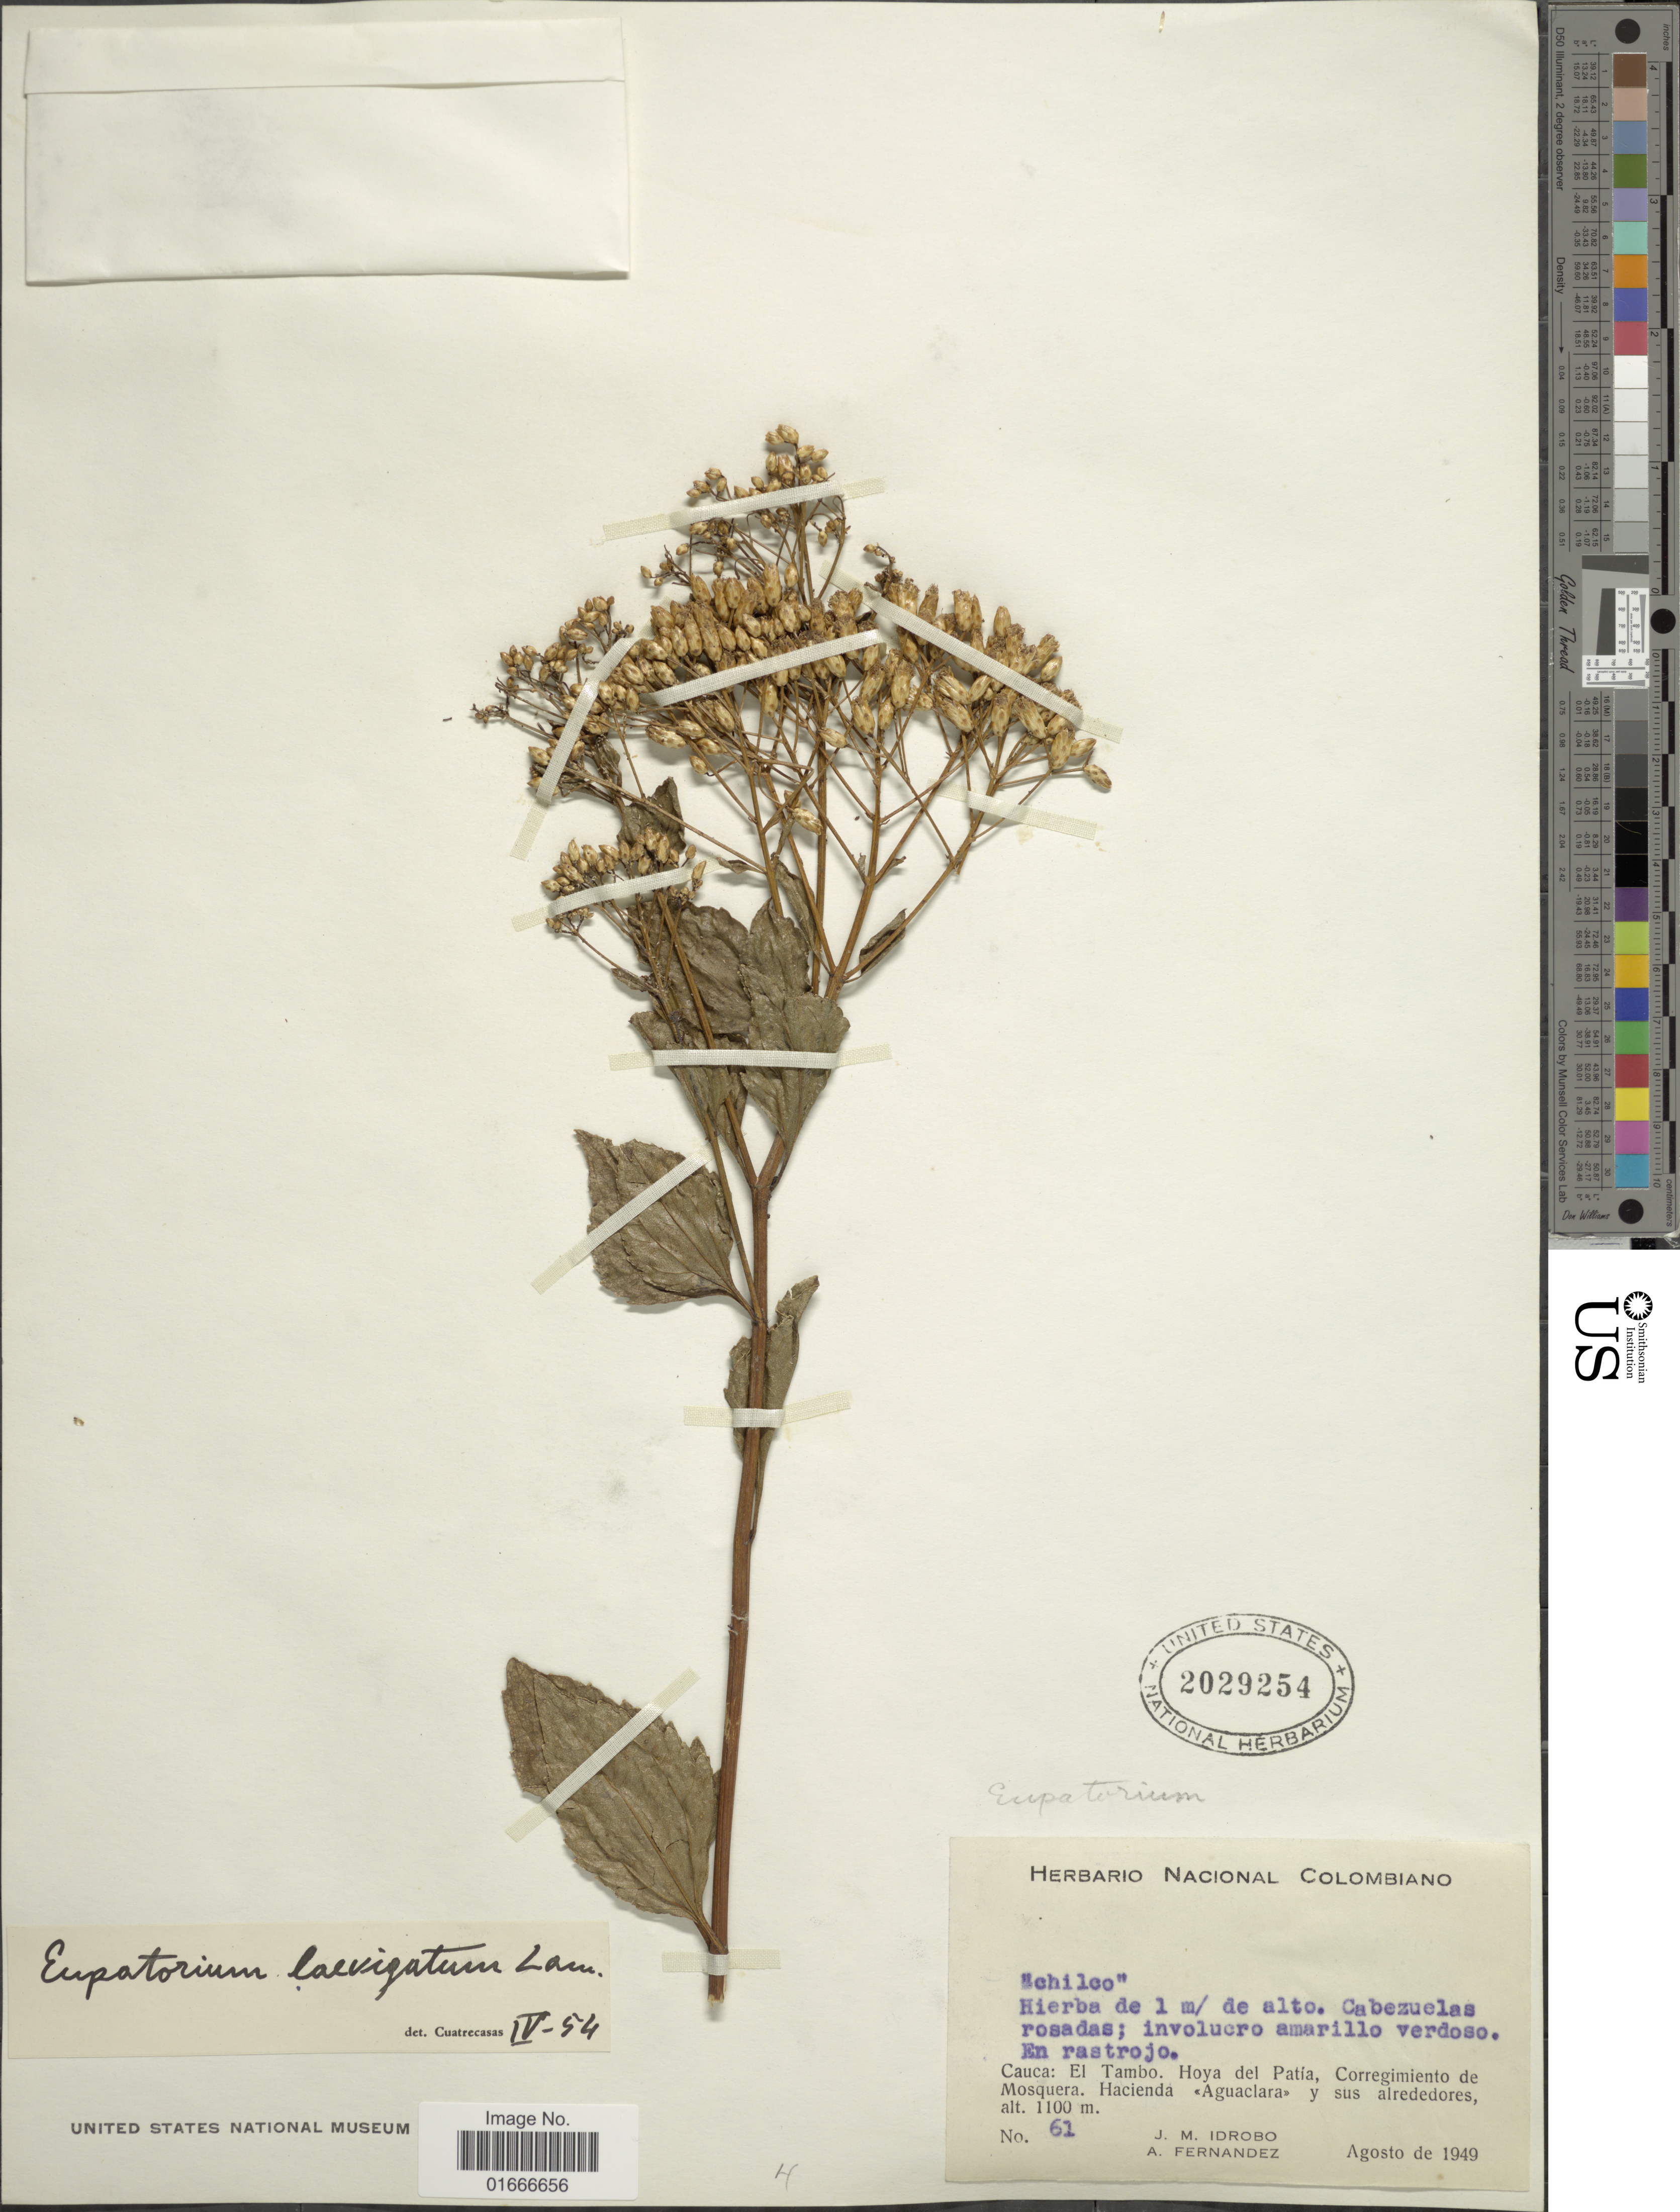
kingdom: Plantae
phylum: Tracheophyta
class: Magnoliopsida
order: Asterales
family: Asteraceae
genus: Chromolaena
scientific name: Chromolaena laevigata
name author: (Lam.) R.M. King & H. Rob.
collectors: J. M. Idrobo & A. Fernandez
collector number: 61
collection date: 1949-08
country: Colombia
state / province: Cauca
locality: El Tambo, Hoya del Patia, Corregimiento de Mosquera, Hacienda Aguaclara y sus alrededores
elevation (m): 1100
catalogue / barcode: US 2029254